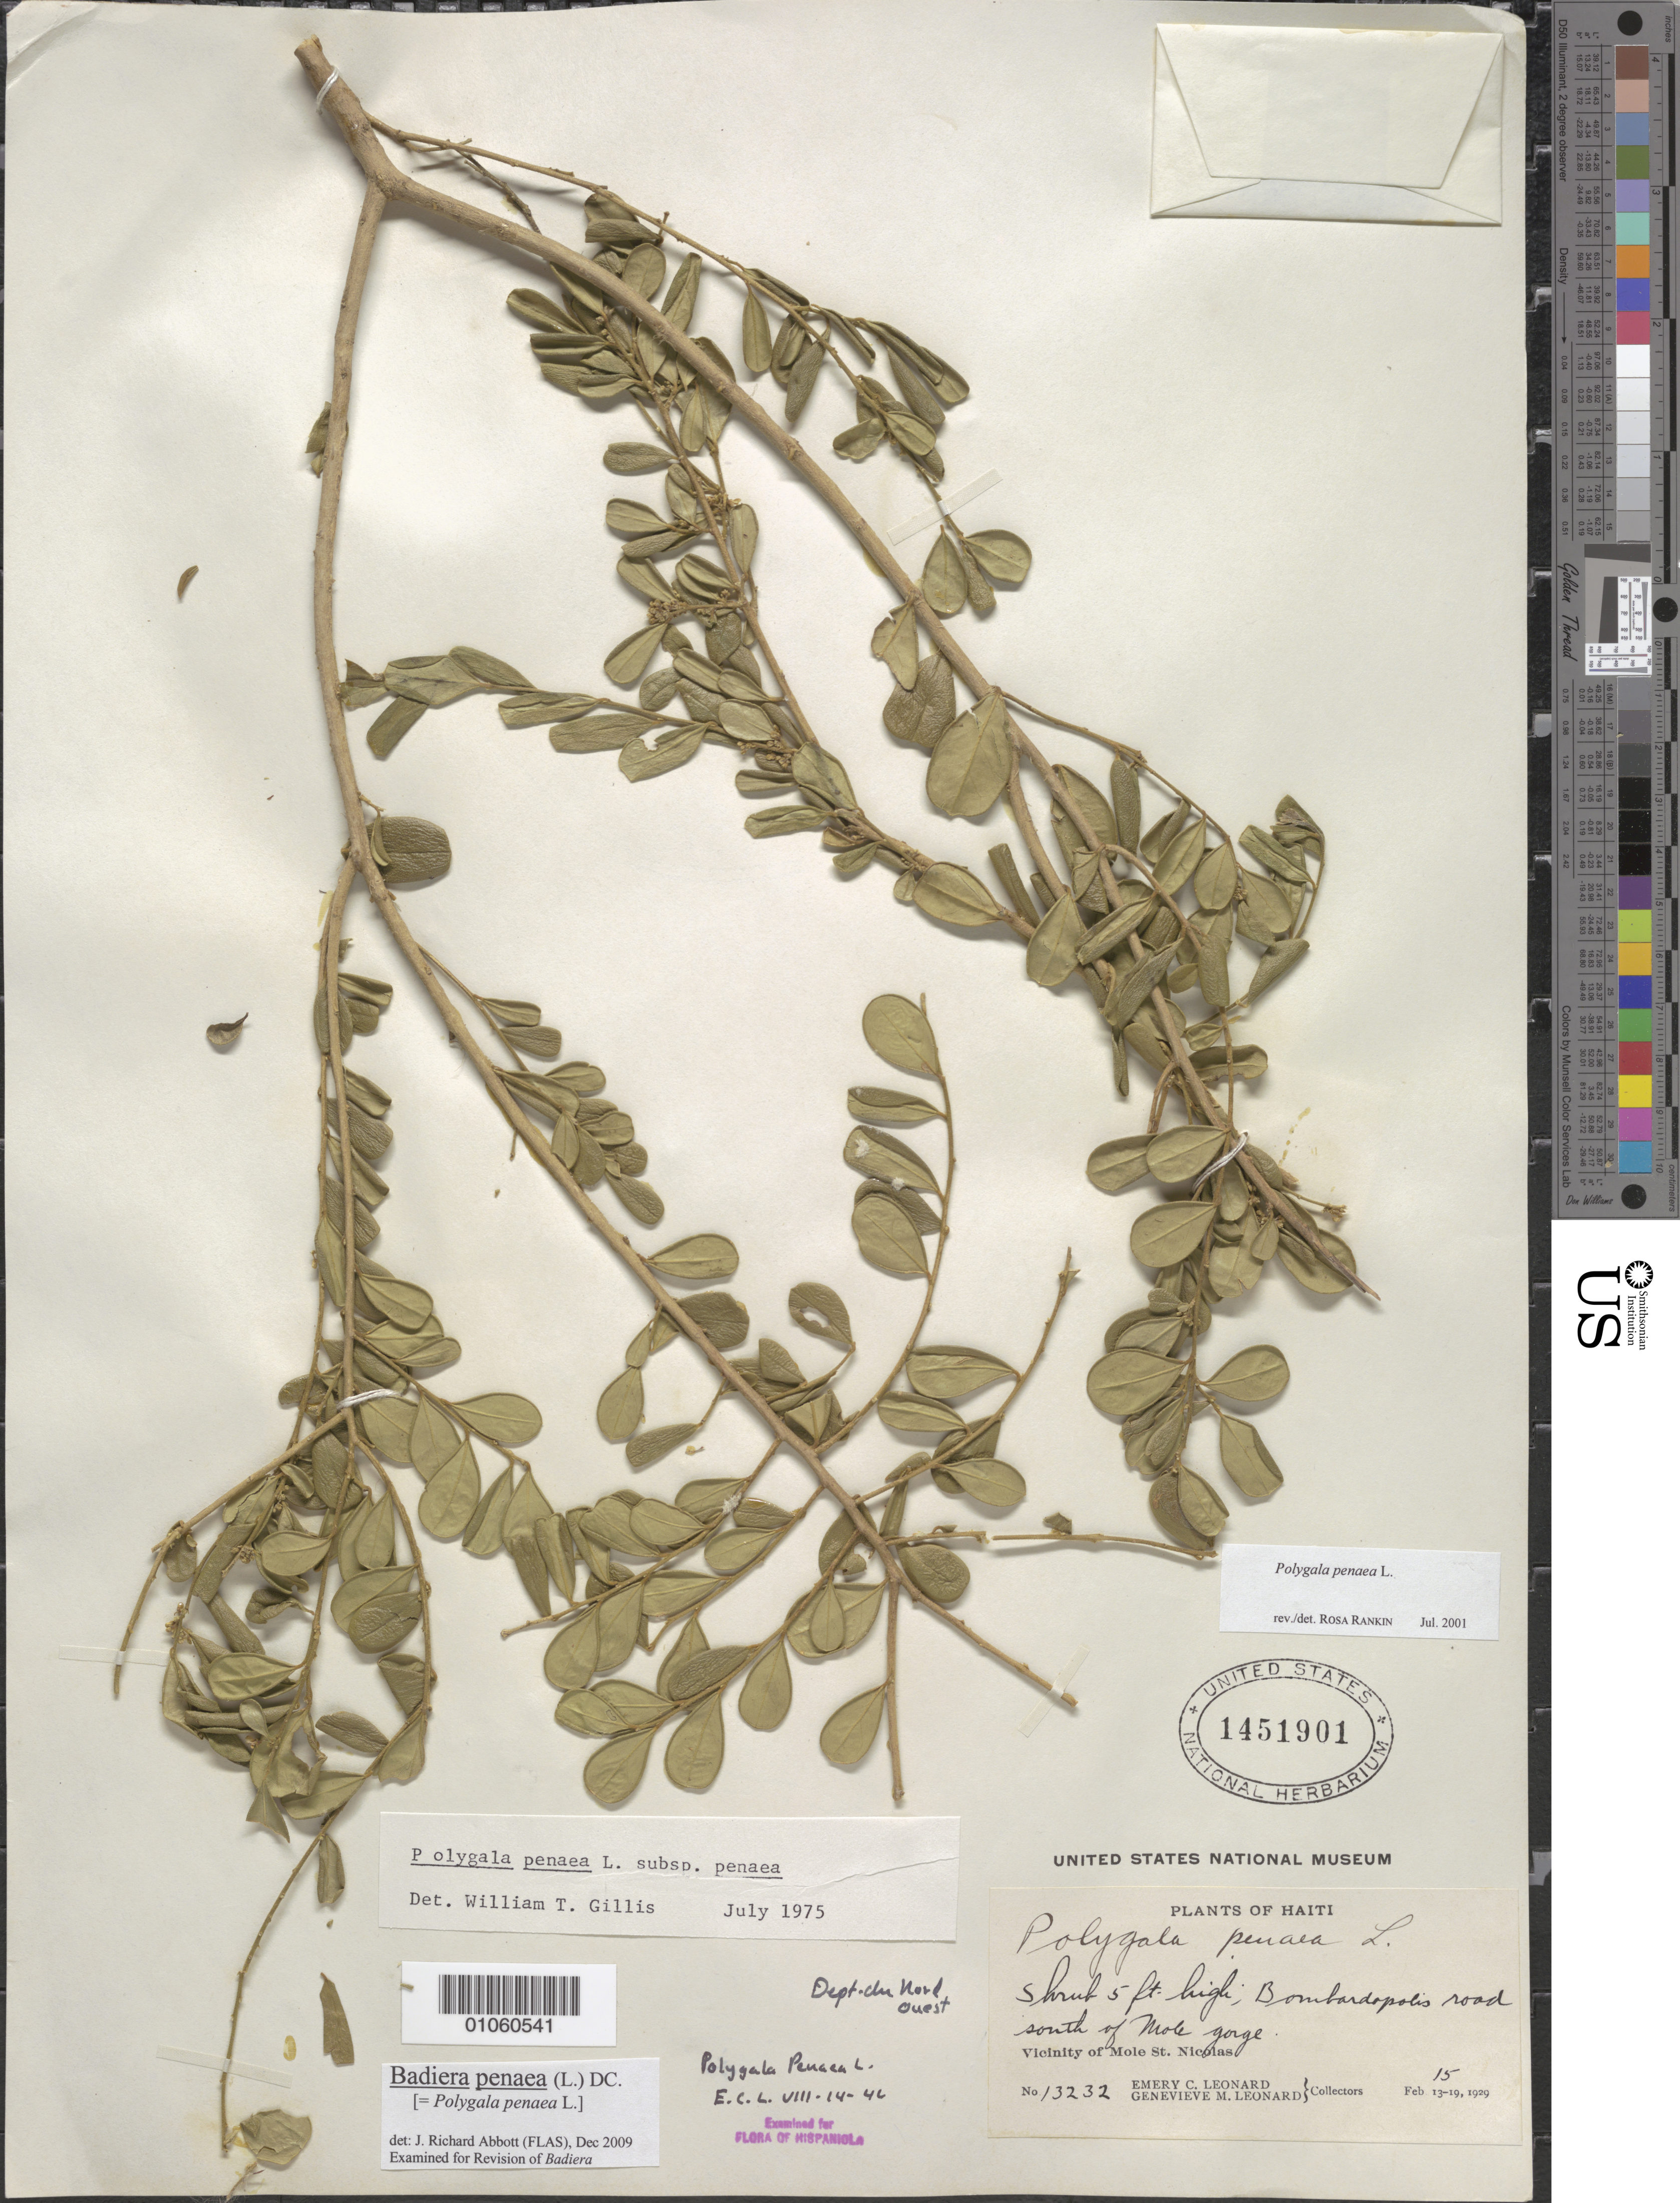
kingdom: Plantae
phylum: Tracheophyta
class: Magnoliopsida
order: Fabales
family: Polygalaceae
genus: Badiera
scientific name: Badiera penaea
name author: (L.) DC.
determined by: Abbott, J. R., (FLAS)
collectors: E. C. Leonard & G. M. Leonard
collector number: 13232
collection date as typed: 15 Feb 1929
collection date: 1929-02-15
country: Haiti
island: Hispaniola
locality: Mole St. Nicolas vicinity, Bombardopolis Road S of Mole gorge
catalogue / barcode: US 1451901